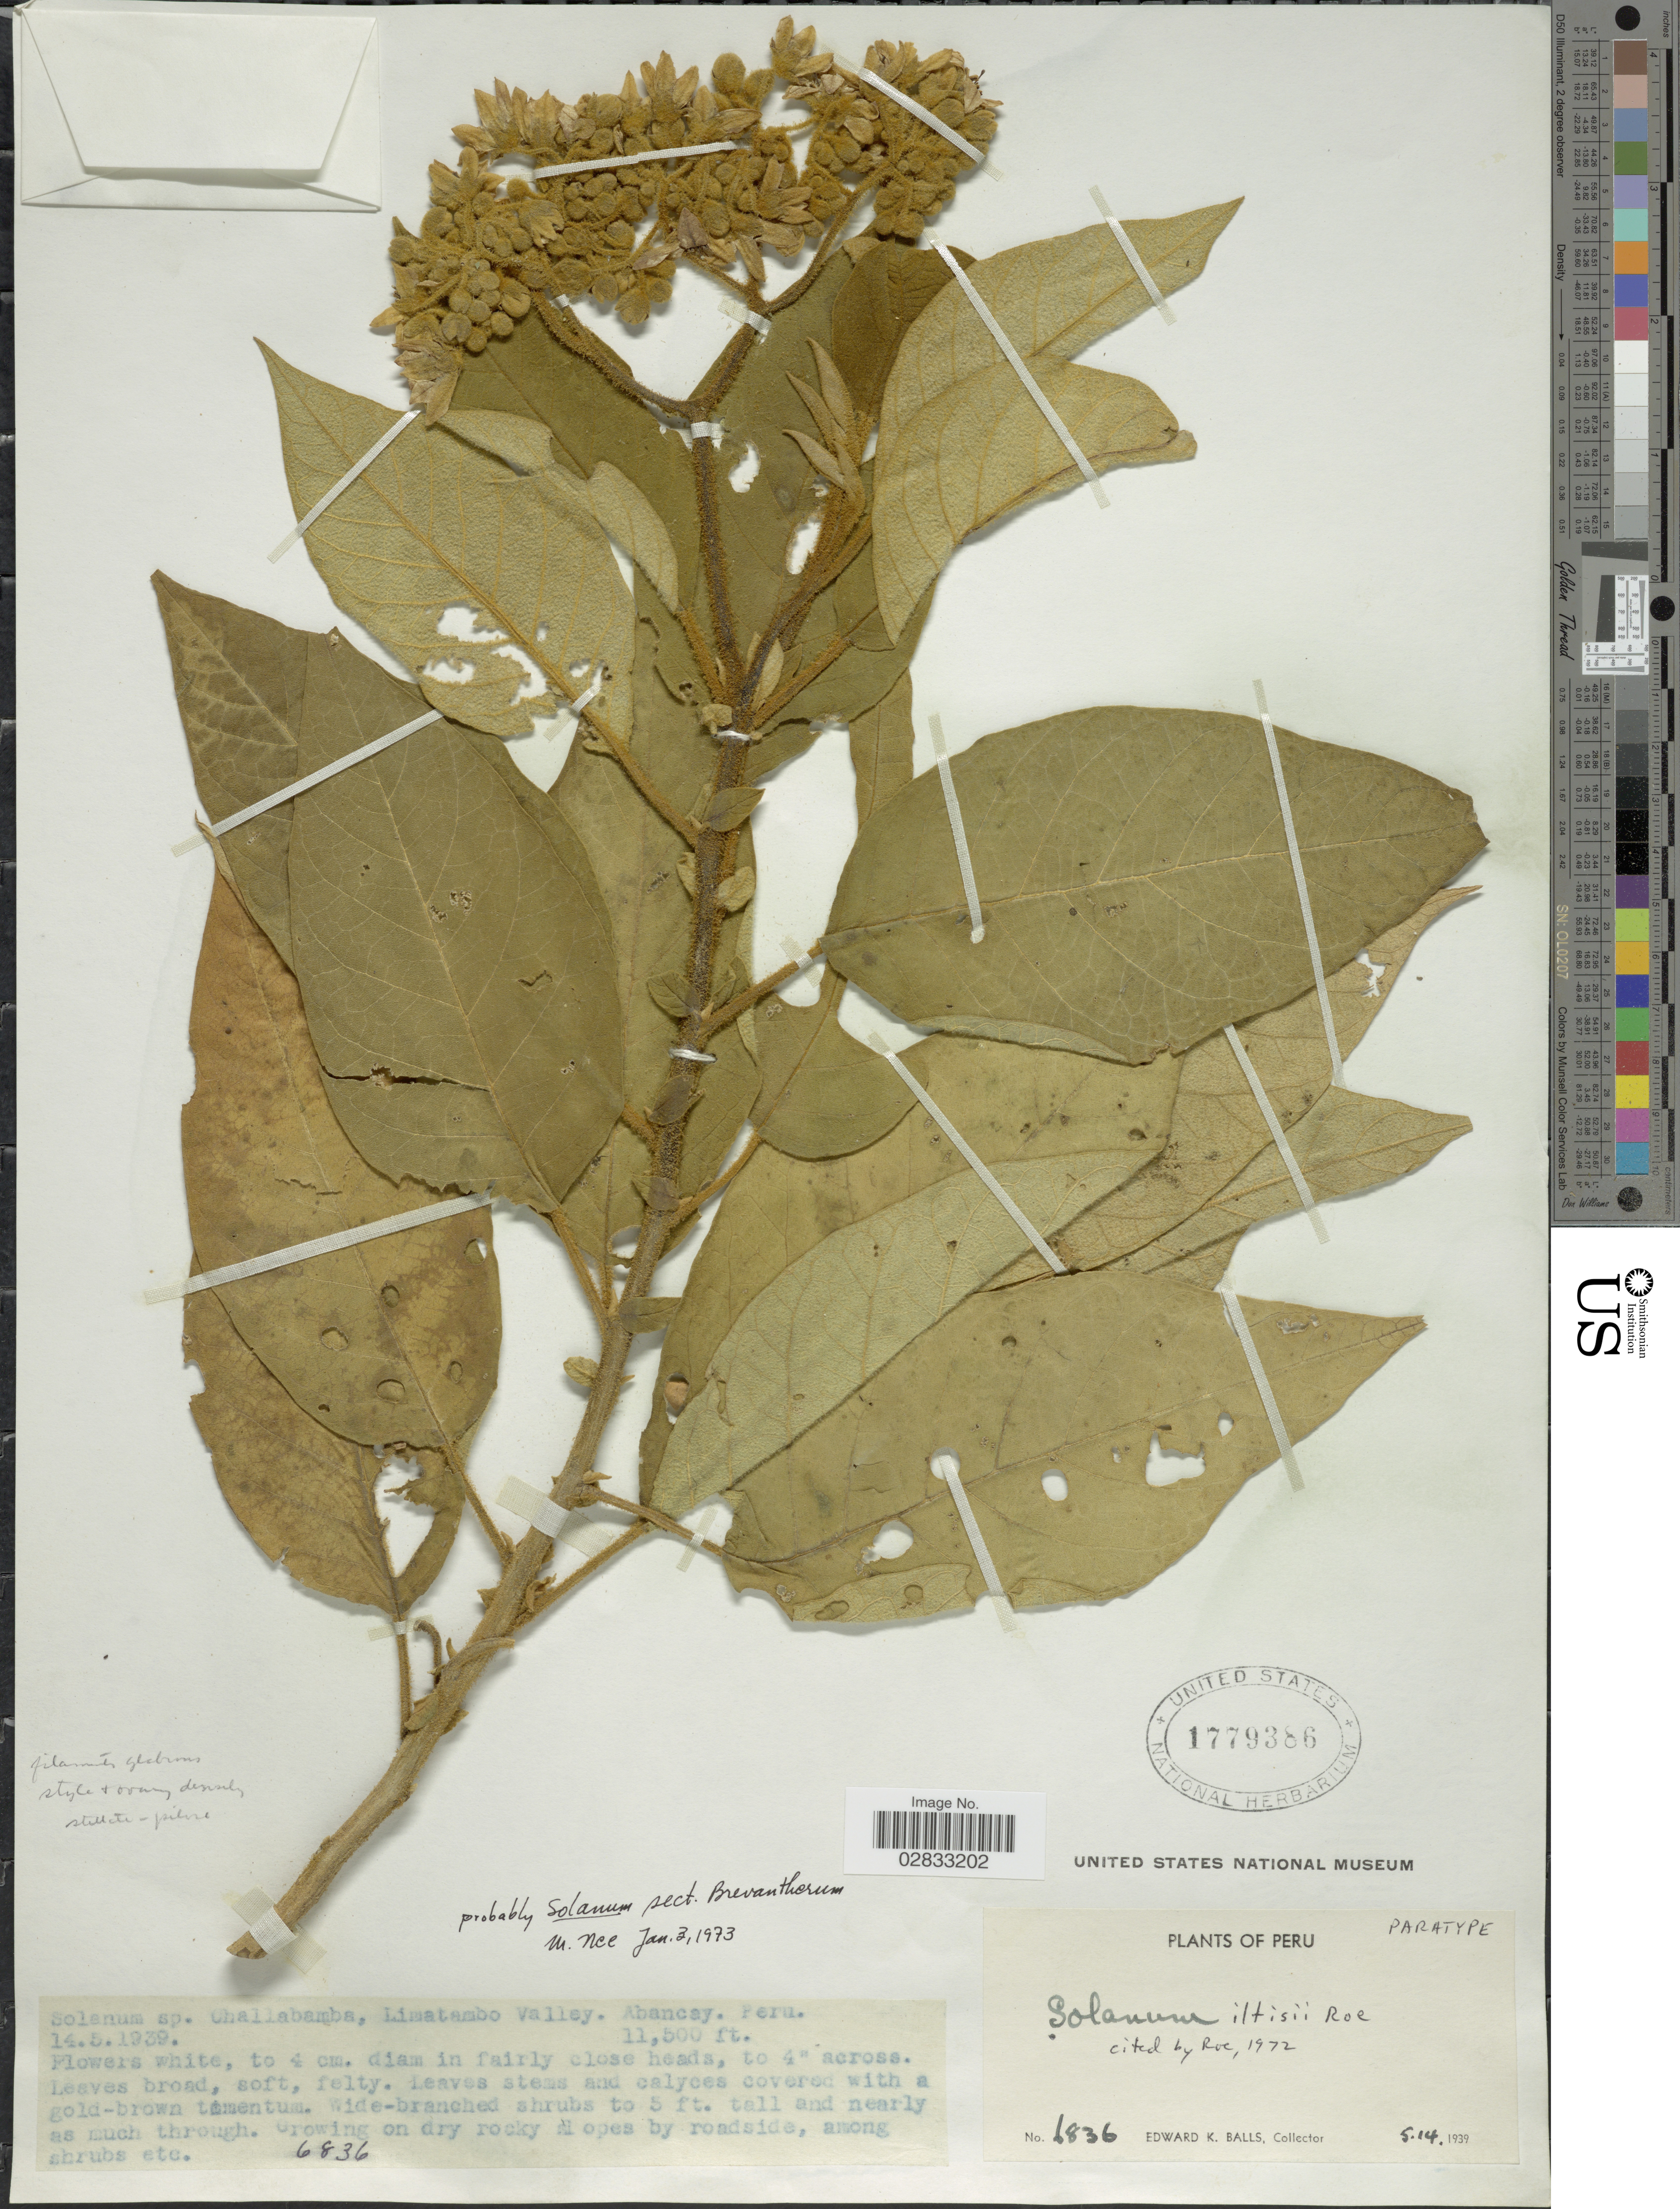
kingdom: Plantae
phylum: Tracheophyta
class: Magnoliopsida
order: Solanales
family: Solanaceae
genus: Solanum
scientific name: Solanum iltisii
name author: K.E. Roe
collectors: E. K. Balls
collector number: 6836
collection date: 1939-05-14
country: Peru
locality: Challabamba, Limatambo Valley. Abancay.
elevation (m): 3505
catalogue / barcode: US 1779386